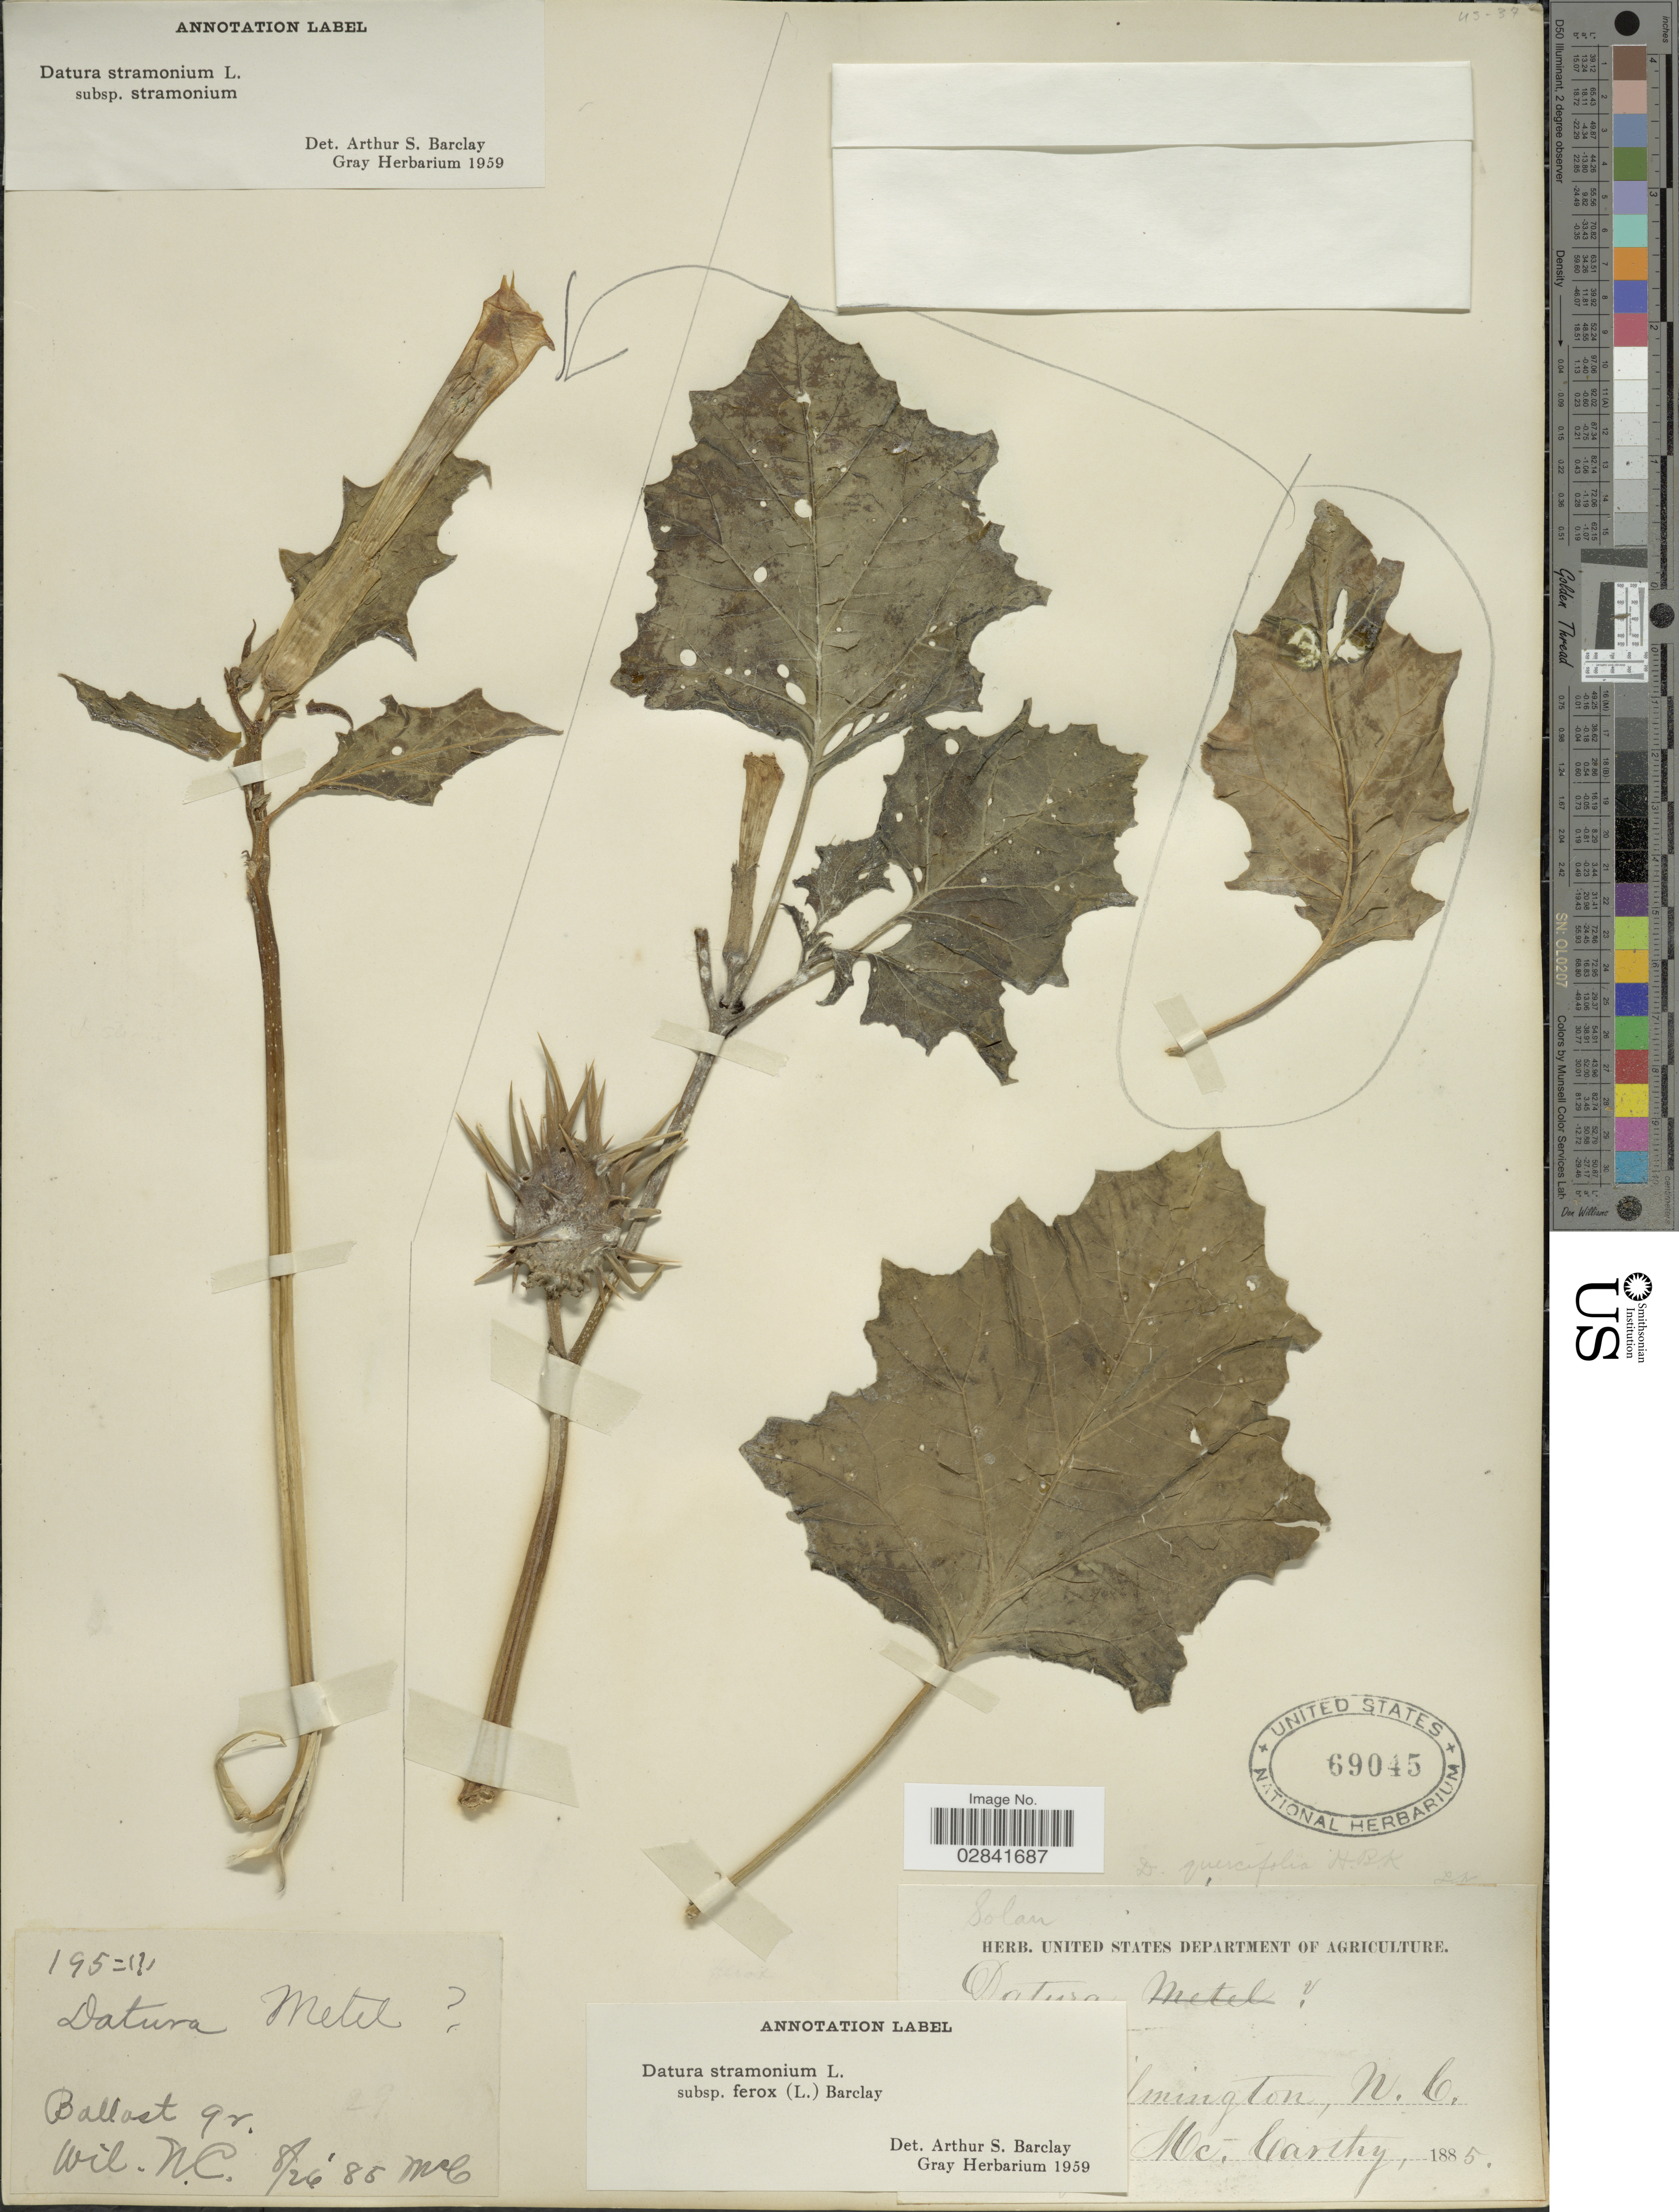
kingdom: Plantae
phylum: Tracheophyta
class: Magnoliopsida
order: Solanales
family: Solanaceae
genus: Datura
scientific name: Datura stramonium subsp. ferox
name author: (L.) Barclay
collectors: -- McCarthy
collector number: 195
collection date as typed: Transcribed d/m/y: 26/8/85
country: United States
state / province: North Carolina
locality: Wilmington.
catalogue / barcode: US 69045